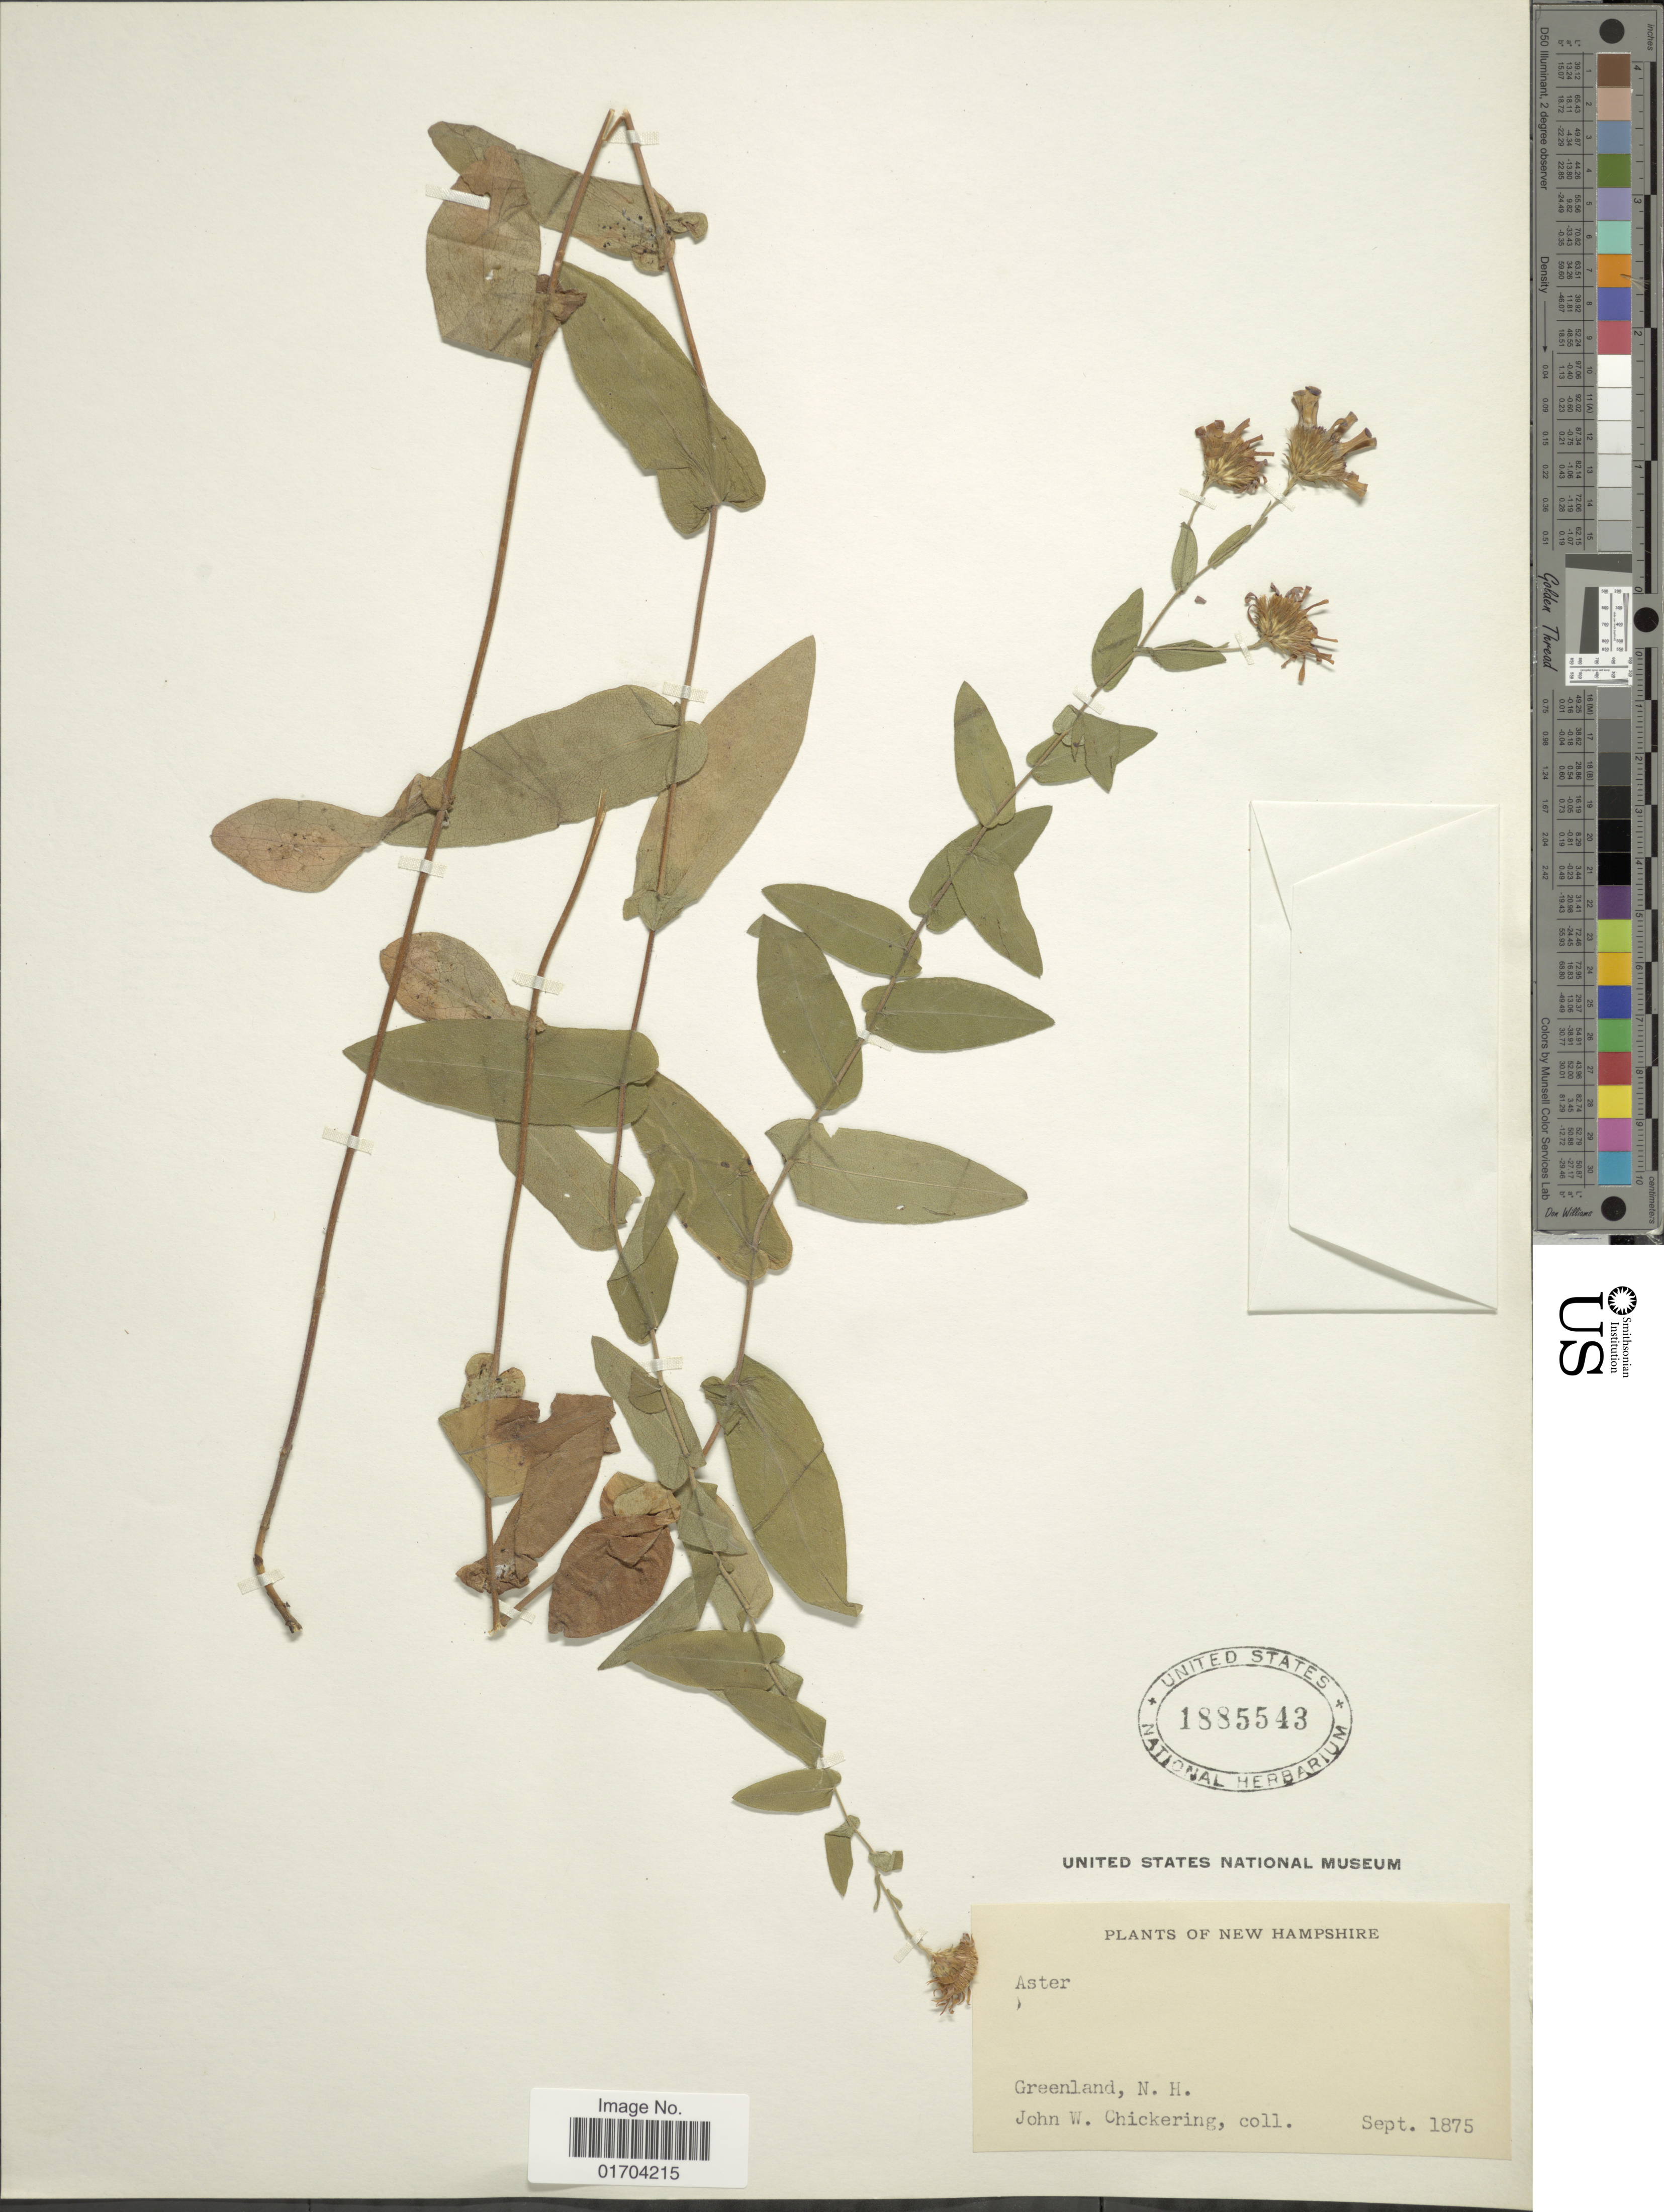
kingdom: Plantae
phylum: Tracheophyta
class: Magnoliopsida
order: Asterales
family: Asteraceae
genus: Symphyotrichum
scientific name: Symphyotrichum sp.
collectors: J. Chickering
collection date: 1875-09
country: United States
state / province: New Hampshire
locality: Greenland.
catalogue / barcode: US 188543